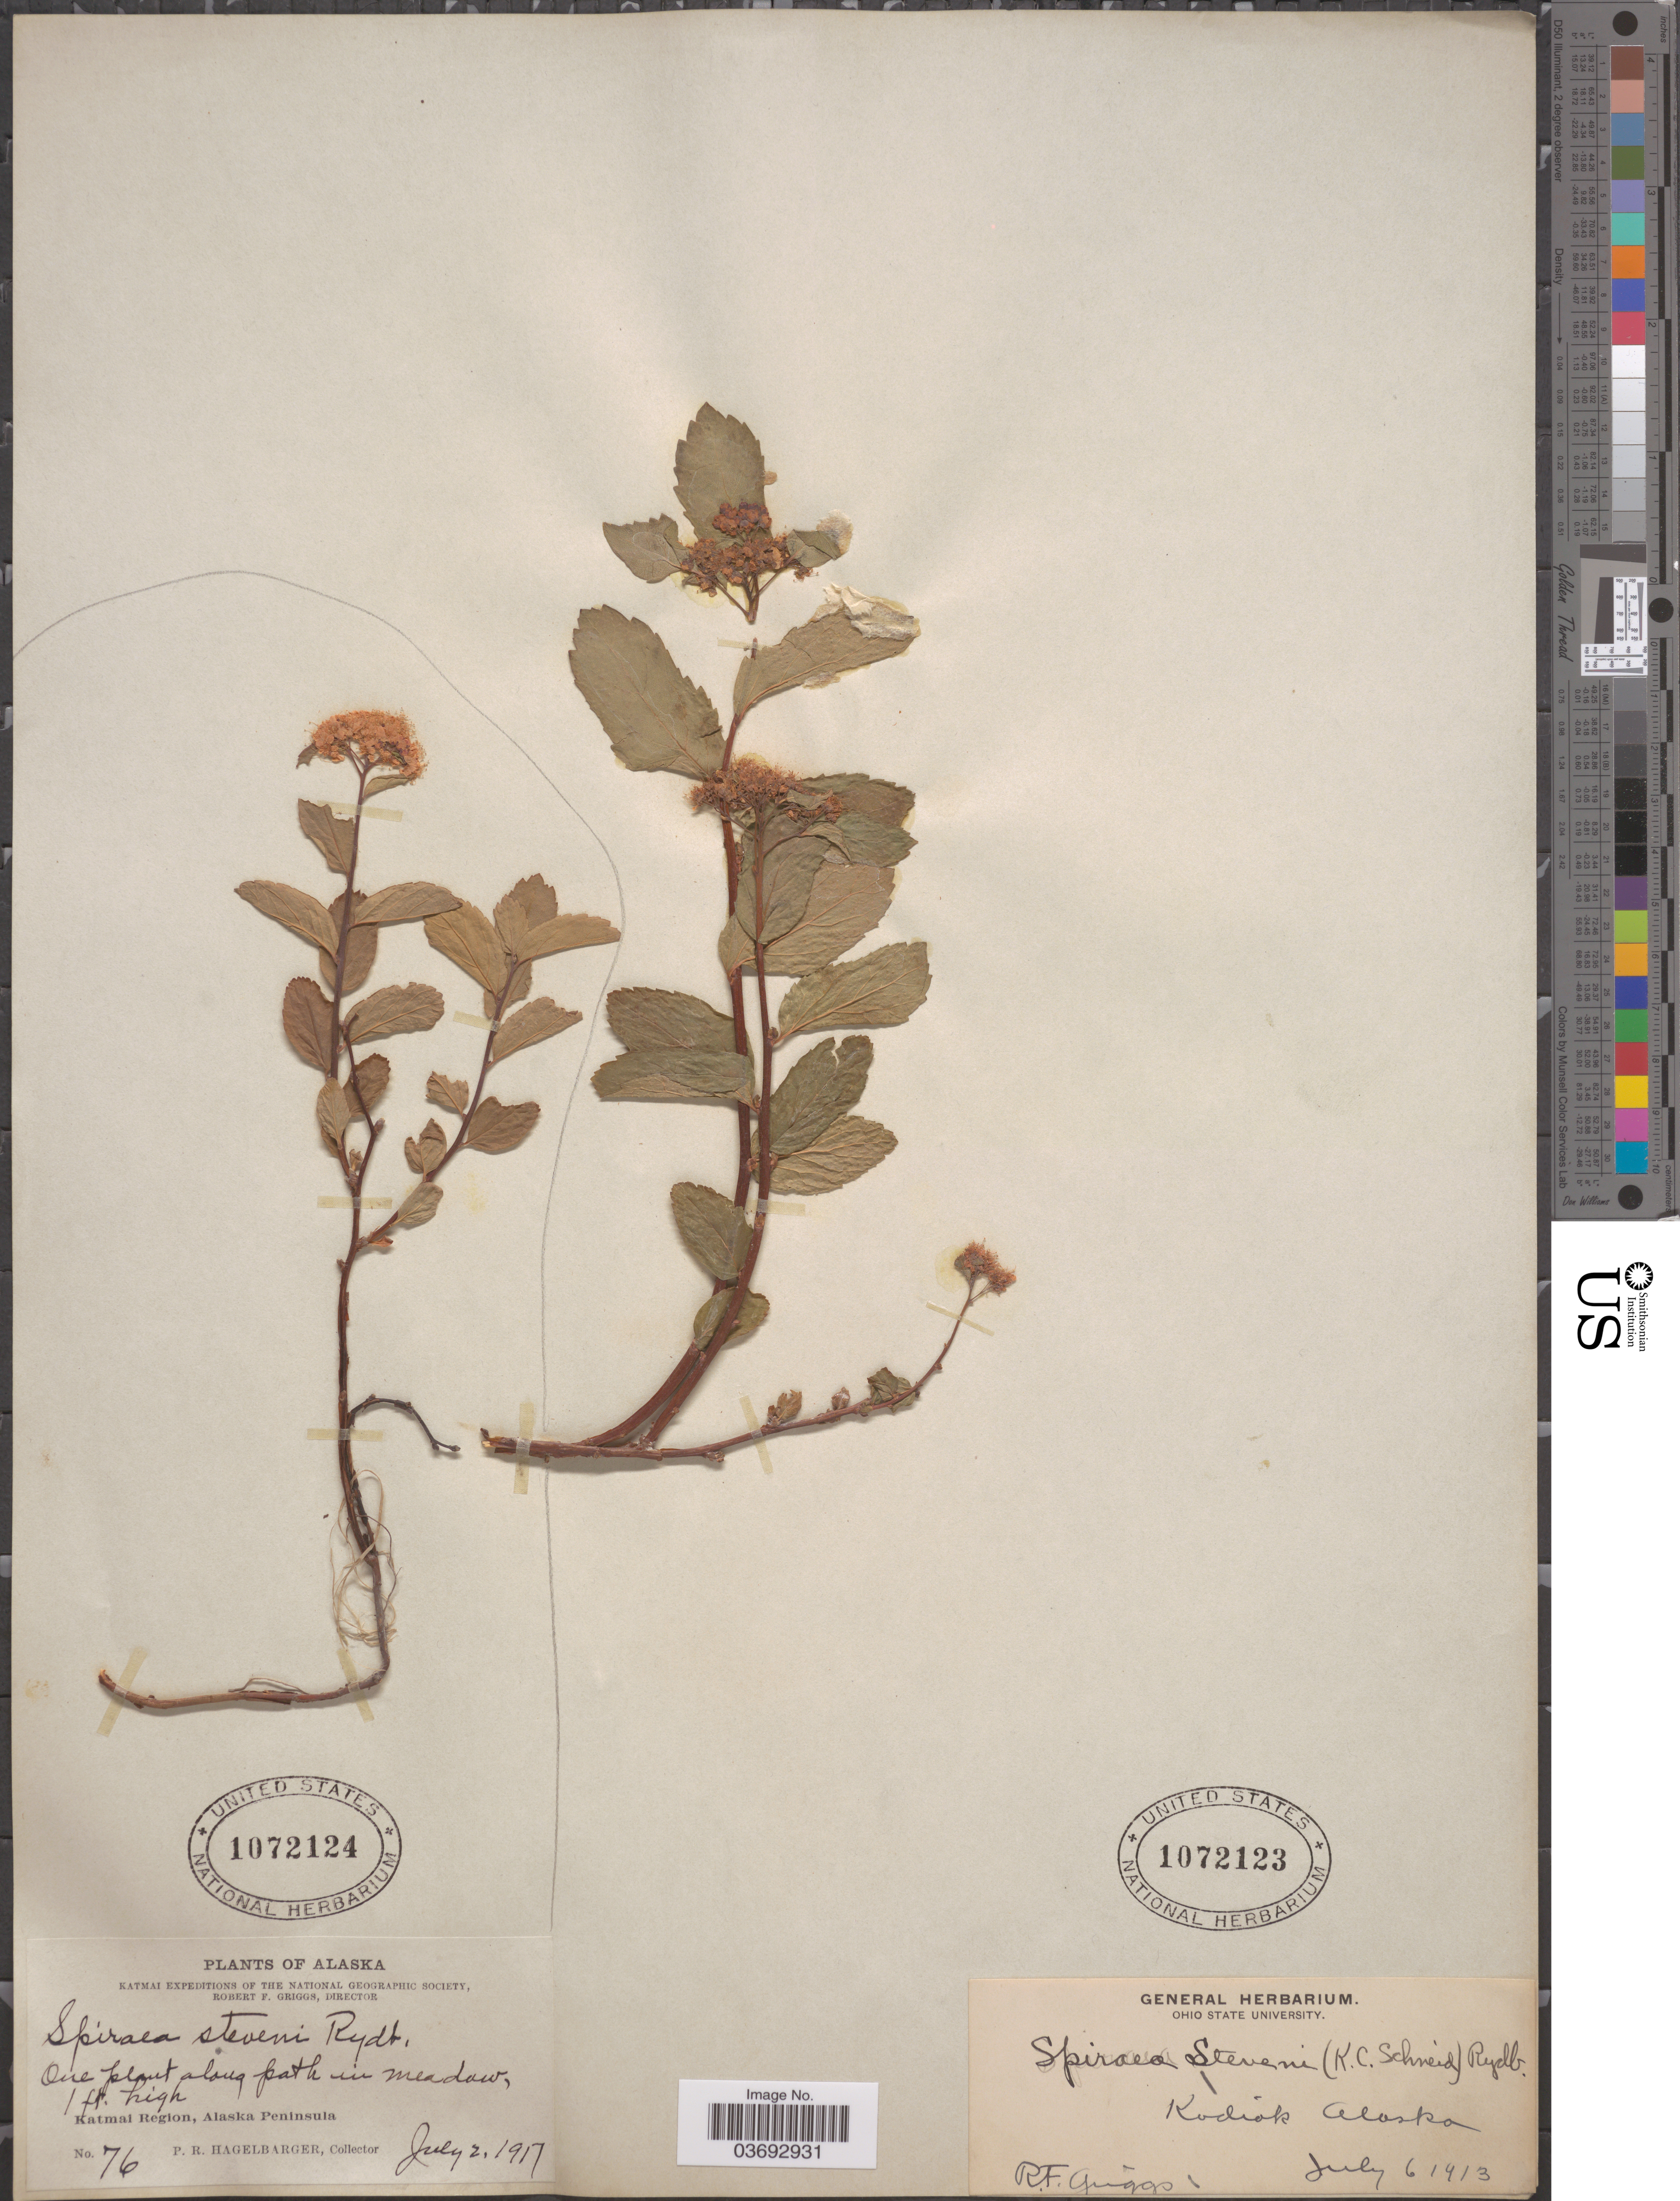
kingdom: Plantae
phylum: Tracheophyta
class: Magnoliopsida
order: Rosales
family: Rosaceae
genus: Spiraea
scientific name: Spiraea stevenii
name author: (C.K. Schneid.) Rydb.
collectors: R. F. Griggs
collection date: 1913-07-06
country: United States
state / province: Alaska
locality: Kodiak.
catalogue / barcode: US 1072123-2